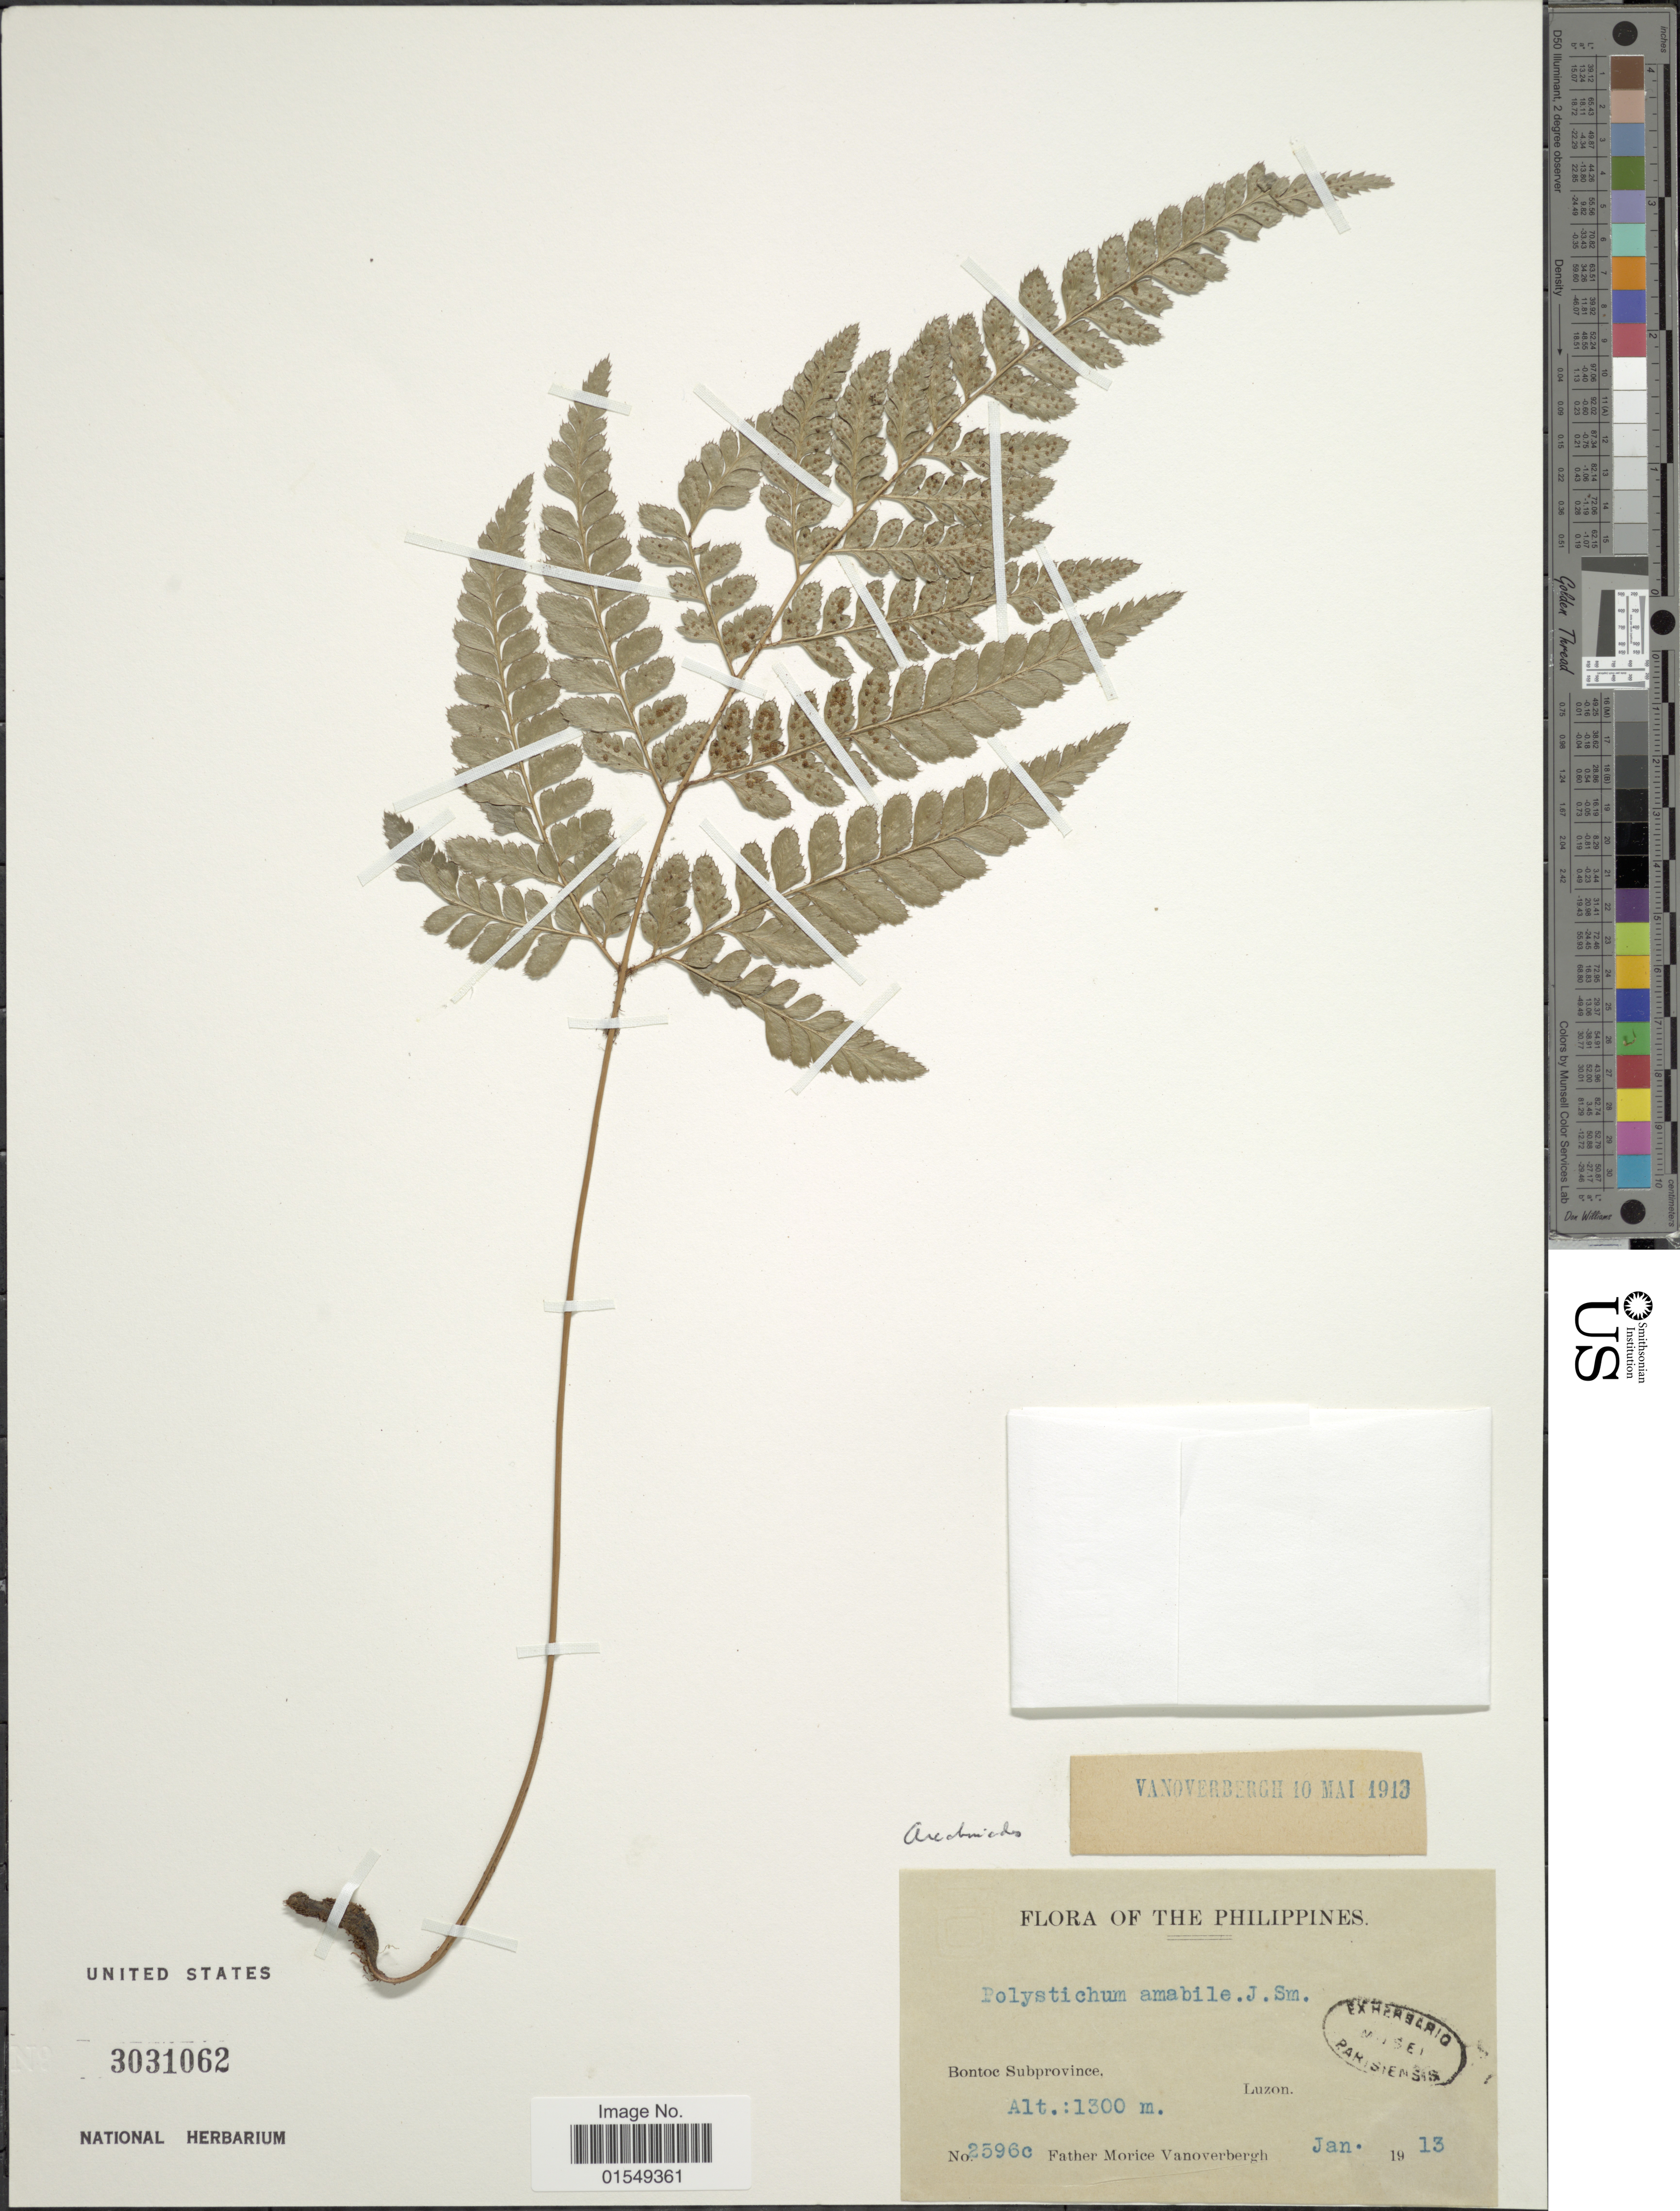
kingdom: Plantae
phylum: Tracheophyta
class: Polypodiopsida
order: Polypodiales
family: Dryopteridaceae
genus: Arachniodes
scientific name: Arachniodes amabilis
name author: (Blume) Tindale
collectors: M. Vanoverbergh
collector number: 2596c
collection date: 1913-01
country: Philippines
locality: Bontoc Subprovince, Luzon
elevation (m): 1300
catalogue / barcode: US 3031062